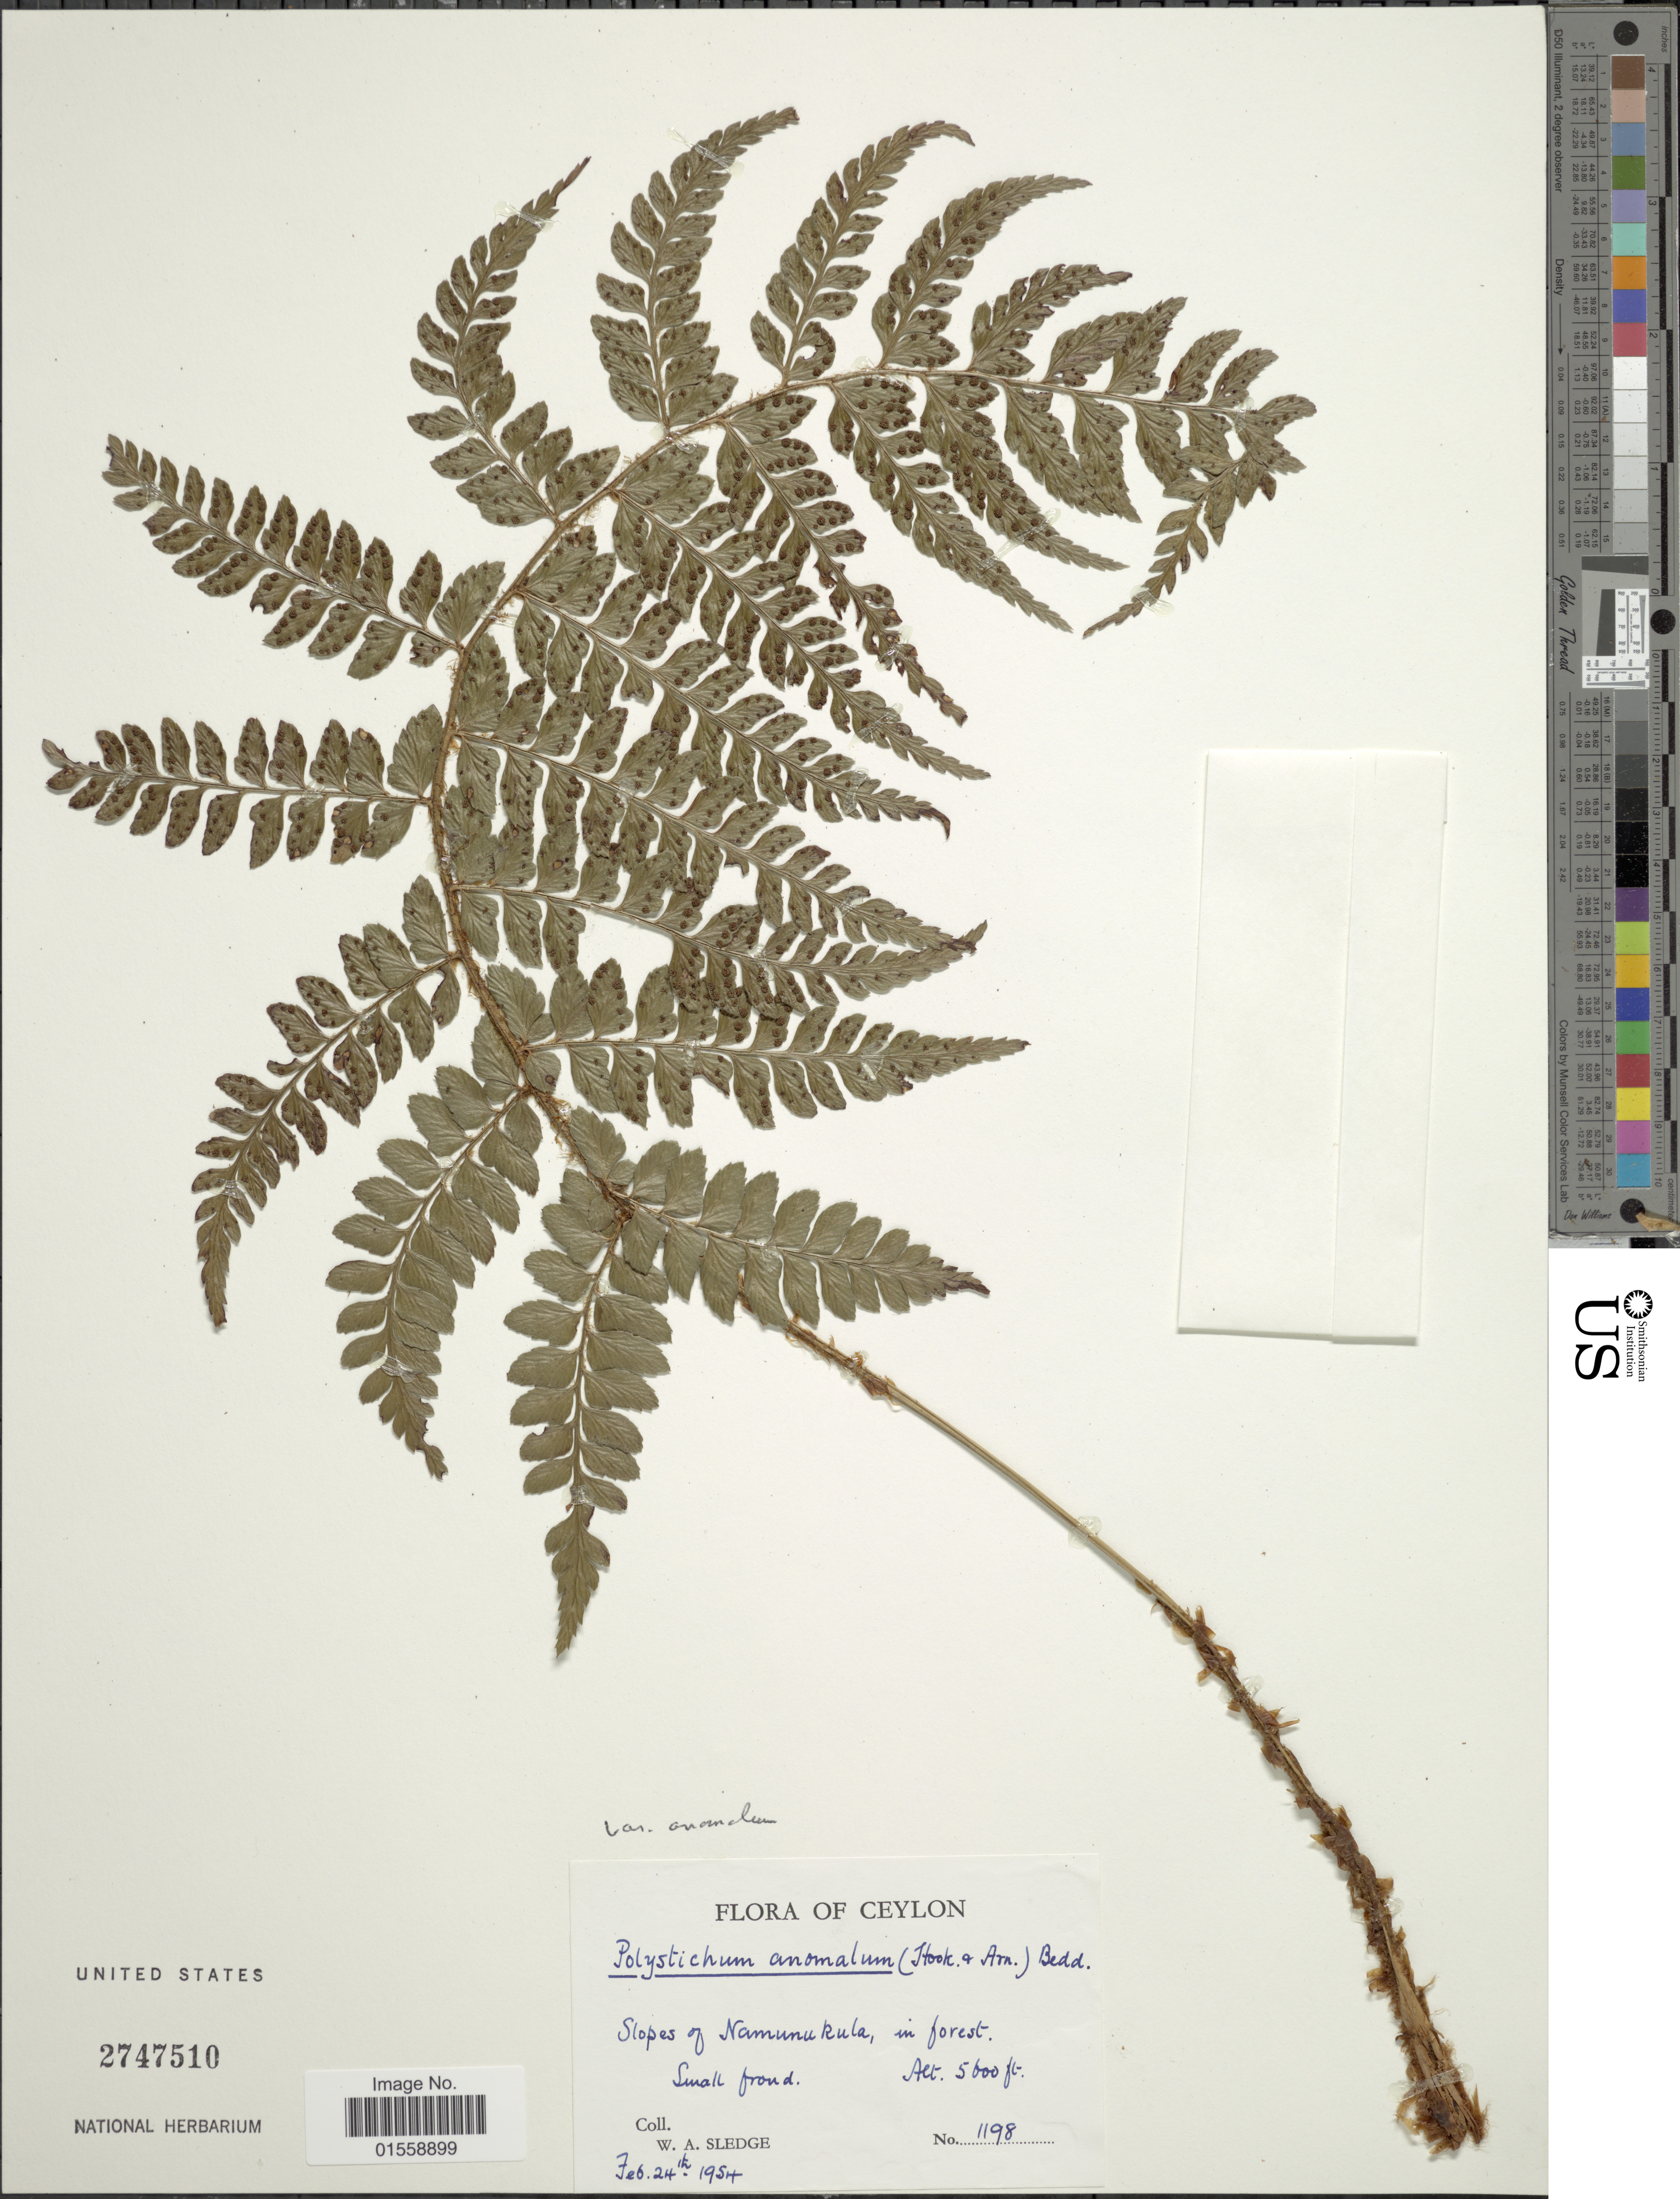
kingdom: Plantae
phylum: Tracheophyta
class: Polypodiopsida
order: Polypodiales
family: Dryopteridaceae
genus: Polystichum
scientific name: Polystichum anomalum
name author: (Hook. & Arn.) J. Sm.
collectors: W. A. Sledge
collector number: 1198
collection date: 1954-02-24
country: Sri Lanka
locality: Ceylon, slopes of Namunu Rula, in forest small frond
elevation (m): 1707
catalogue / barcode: US 2747510